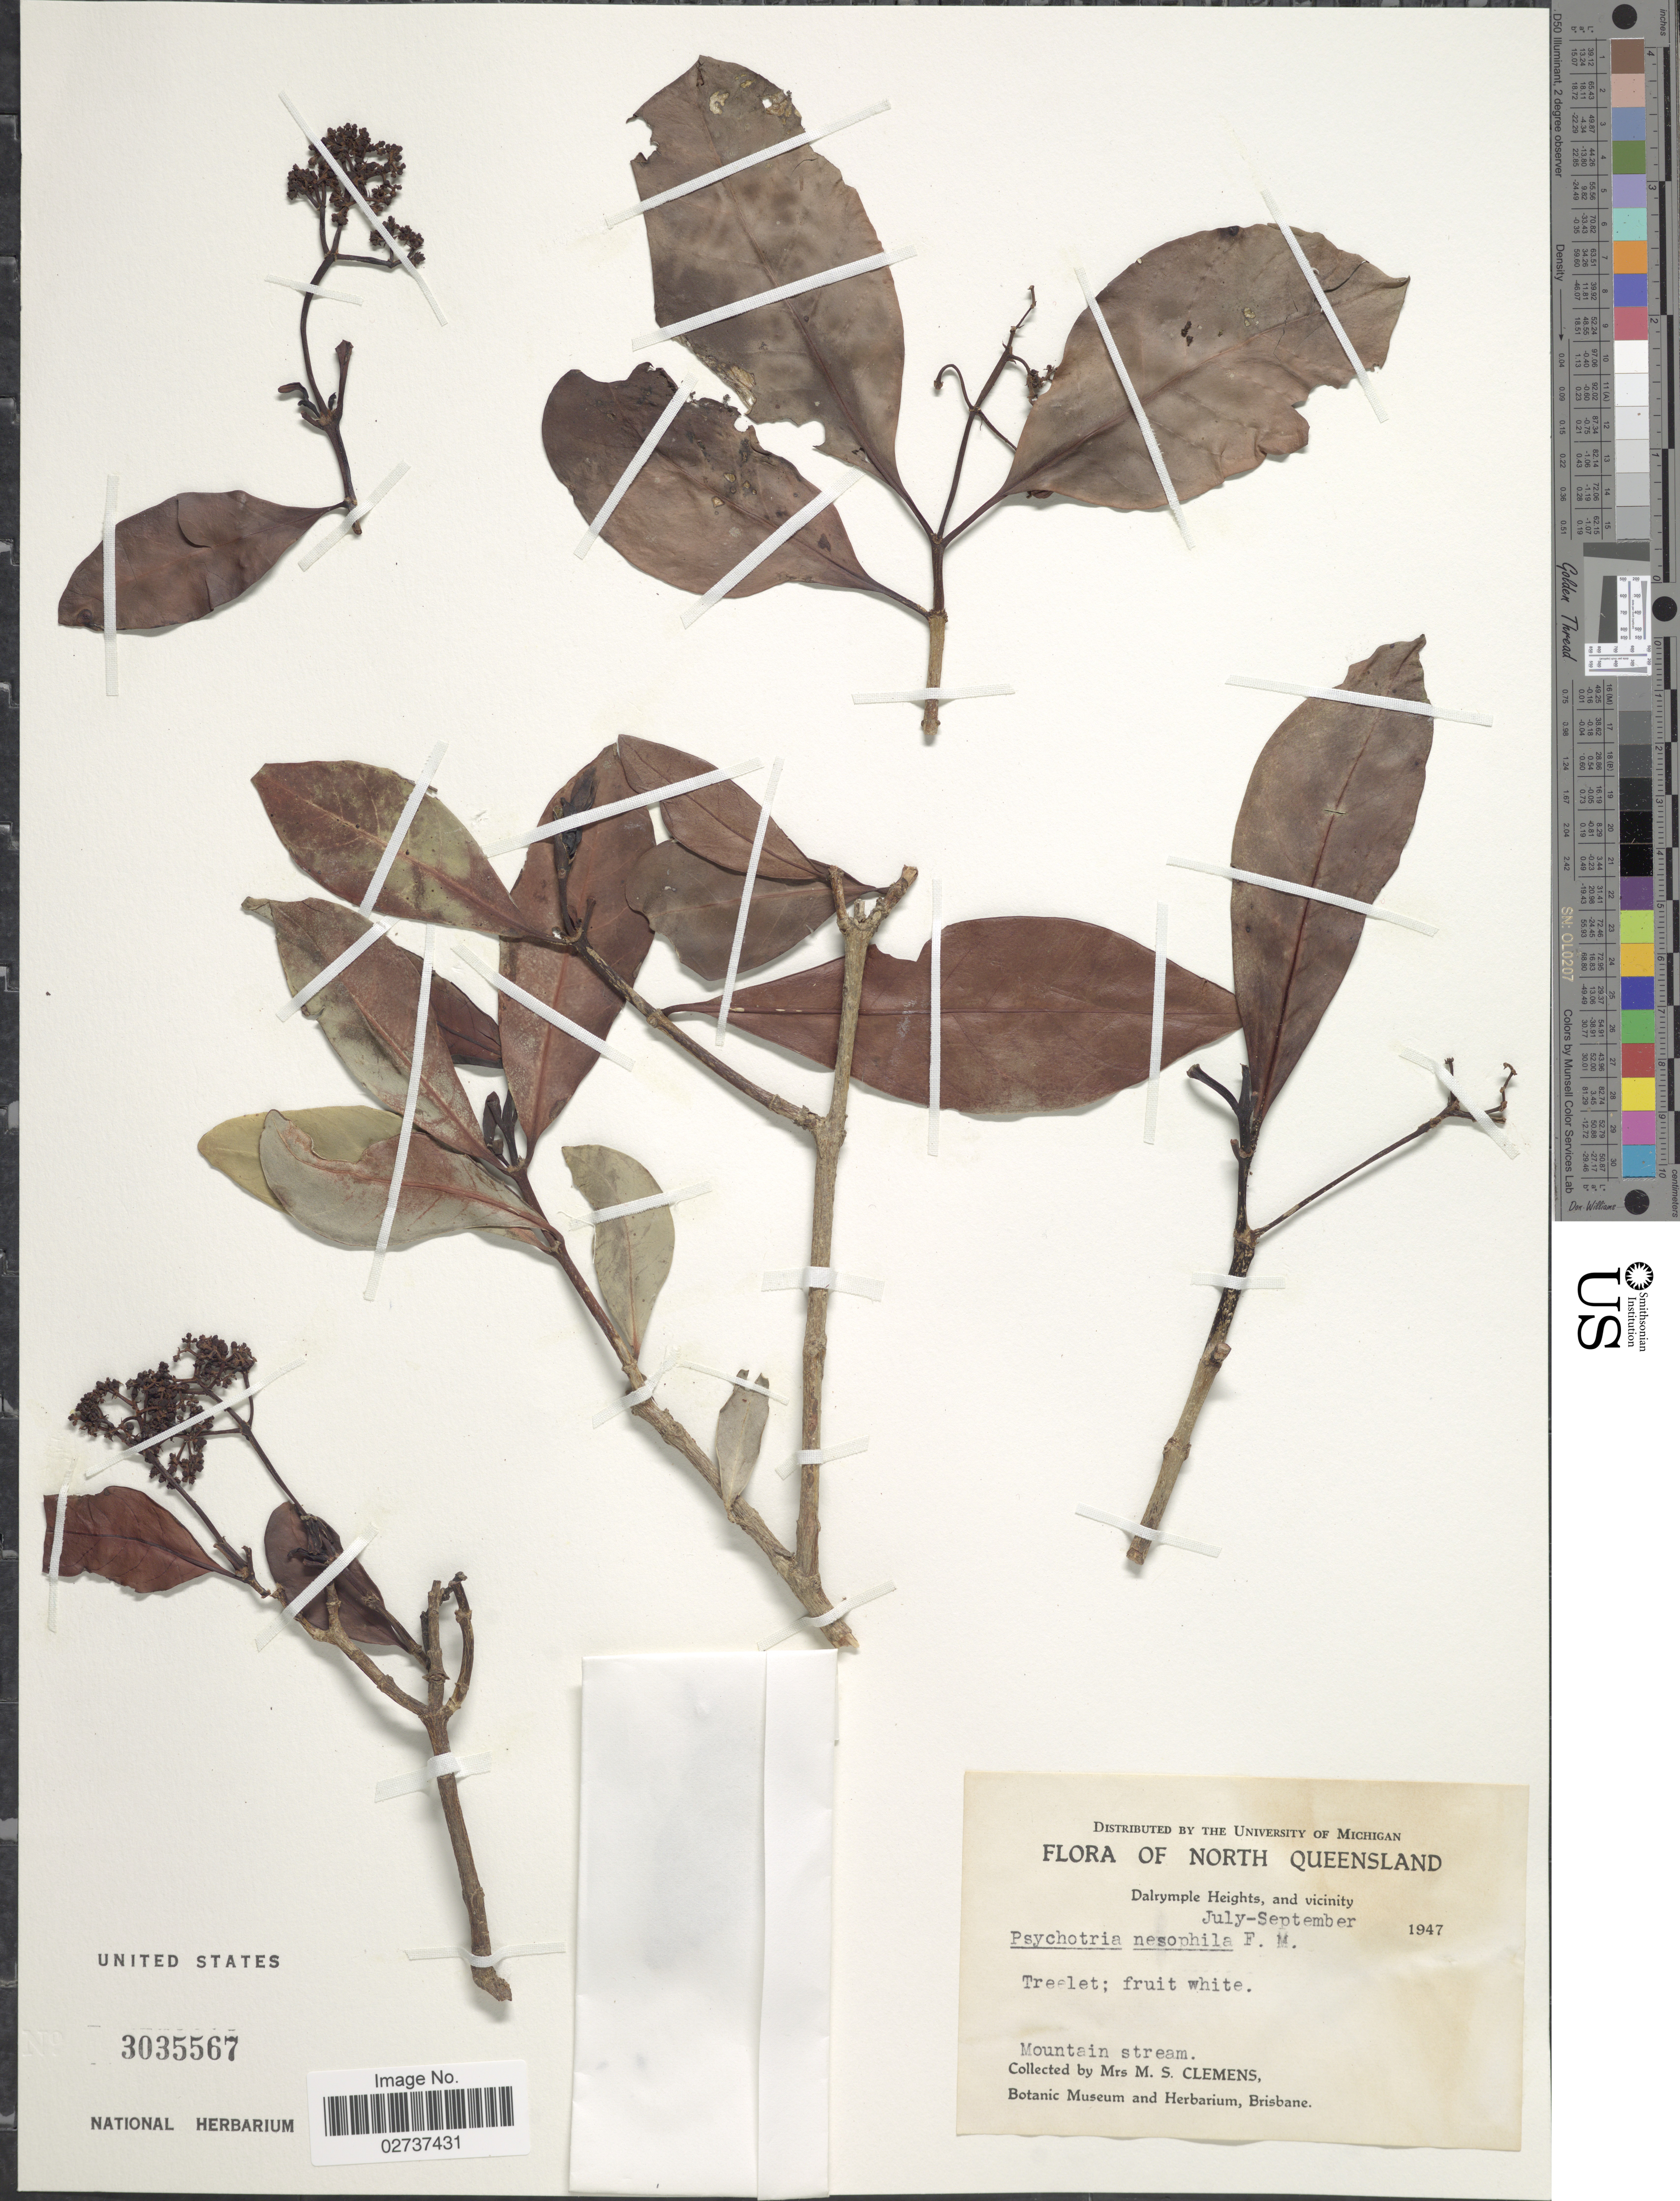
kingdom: Plantae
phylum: Tracheophyta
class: Magnoliopsida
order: Gentianales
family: Rubiaceae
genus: Psychotria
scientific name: Psychotria loniceroides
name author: Sieber ex DC.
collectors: M. S. Clemens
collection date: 1947-07/1947-09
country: Australia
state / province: Queensland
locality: North Queensland. Dalrymple Heights, and vicinity. Mountain stream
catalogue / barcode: US 3035567